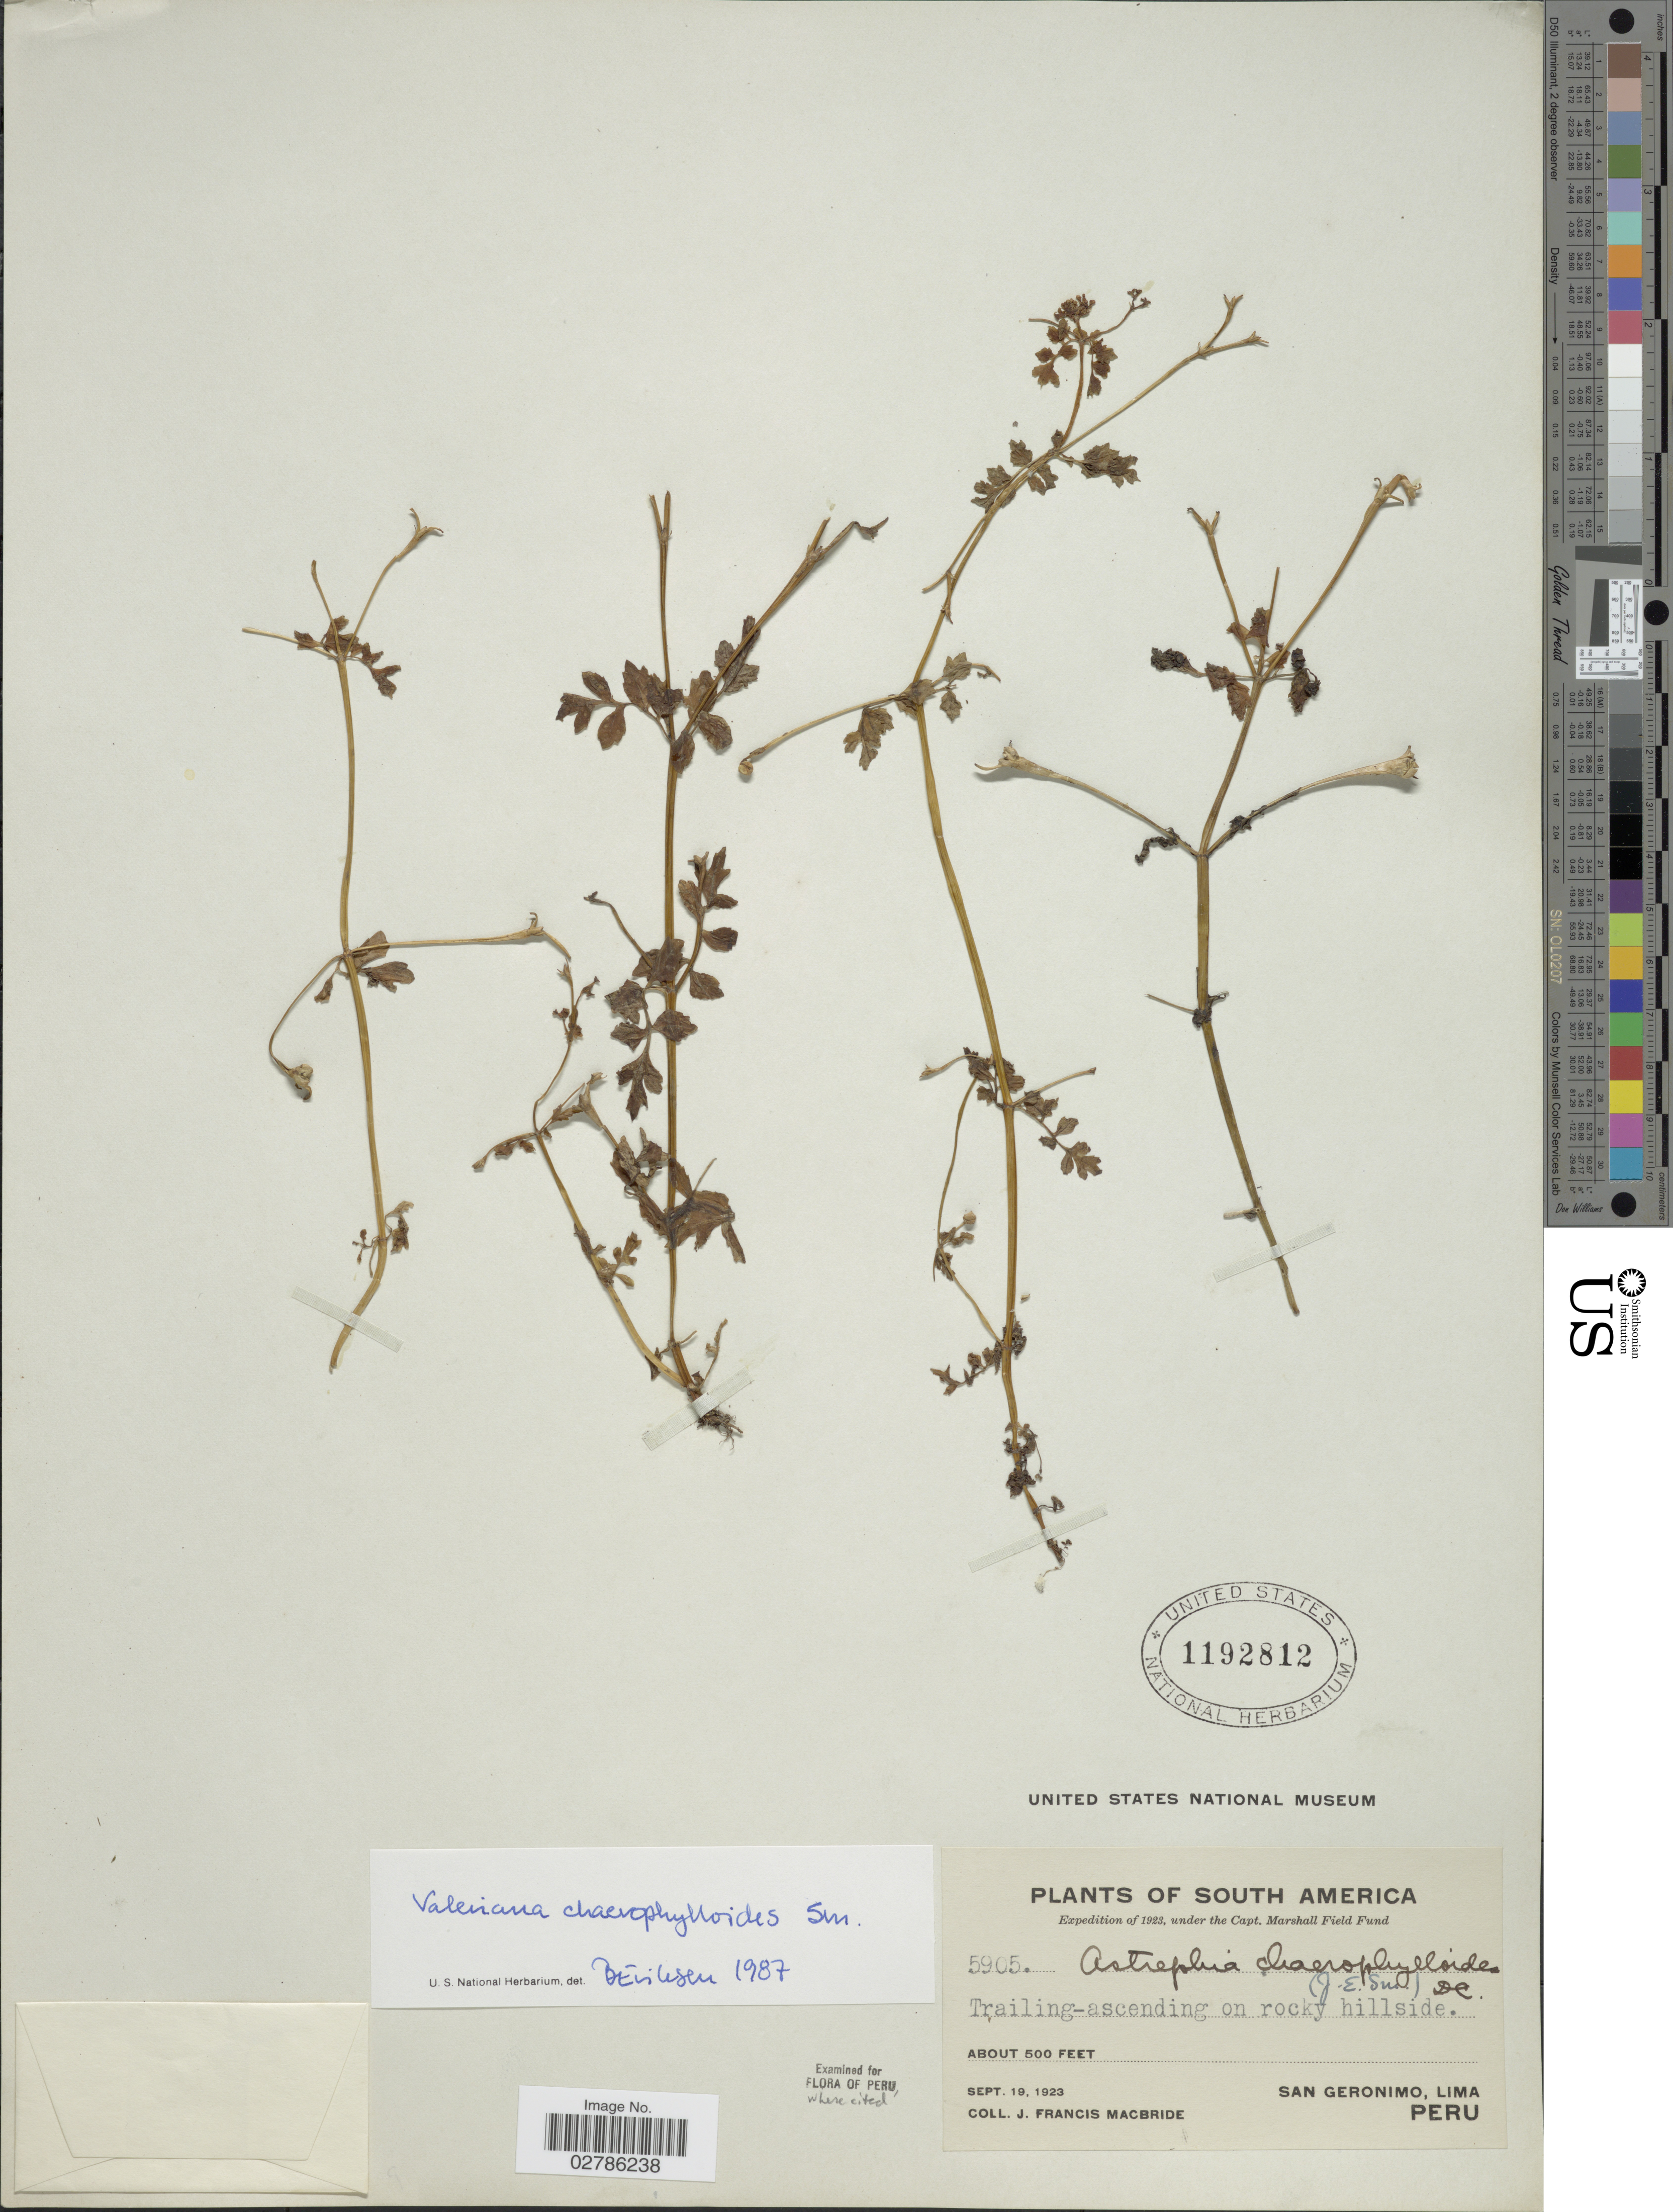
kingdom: Plantae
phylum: Tracheophyta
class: Magnoliopsida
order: Dipsacales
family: Caprifoliaceae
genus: Astrephia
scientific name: Astrephia chaerophylloides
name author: (Sm.) DC.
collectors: J. F. Macbride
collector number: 5905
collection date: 1923-09-19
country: Peru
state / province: Lima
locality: Trailing-ascending on rocky hillside, San Geronimo.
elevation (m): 152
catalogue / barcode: US 1192812